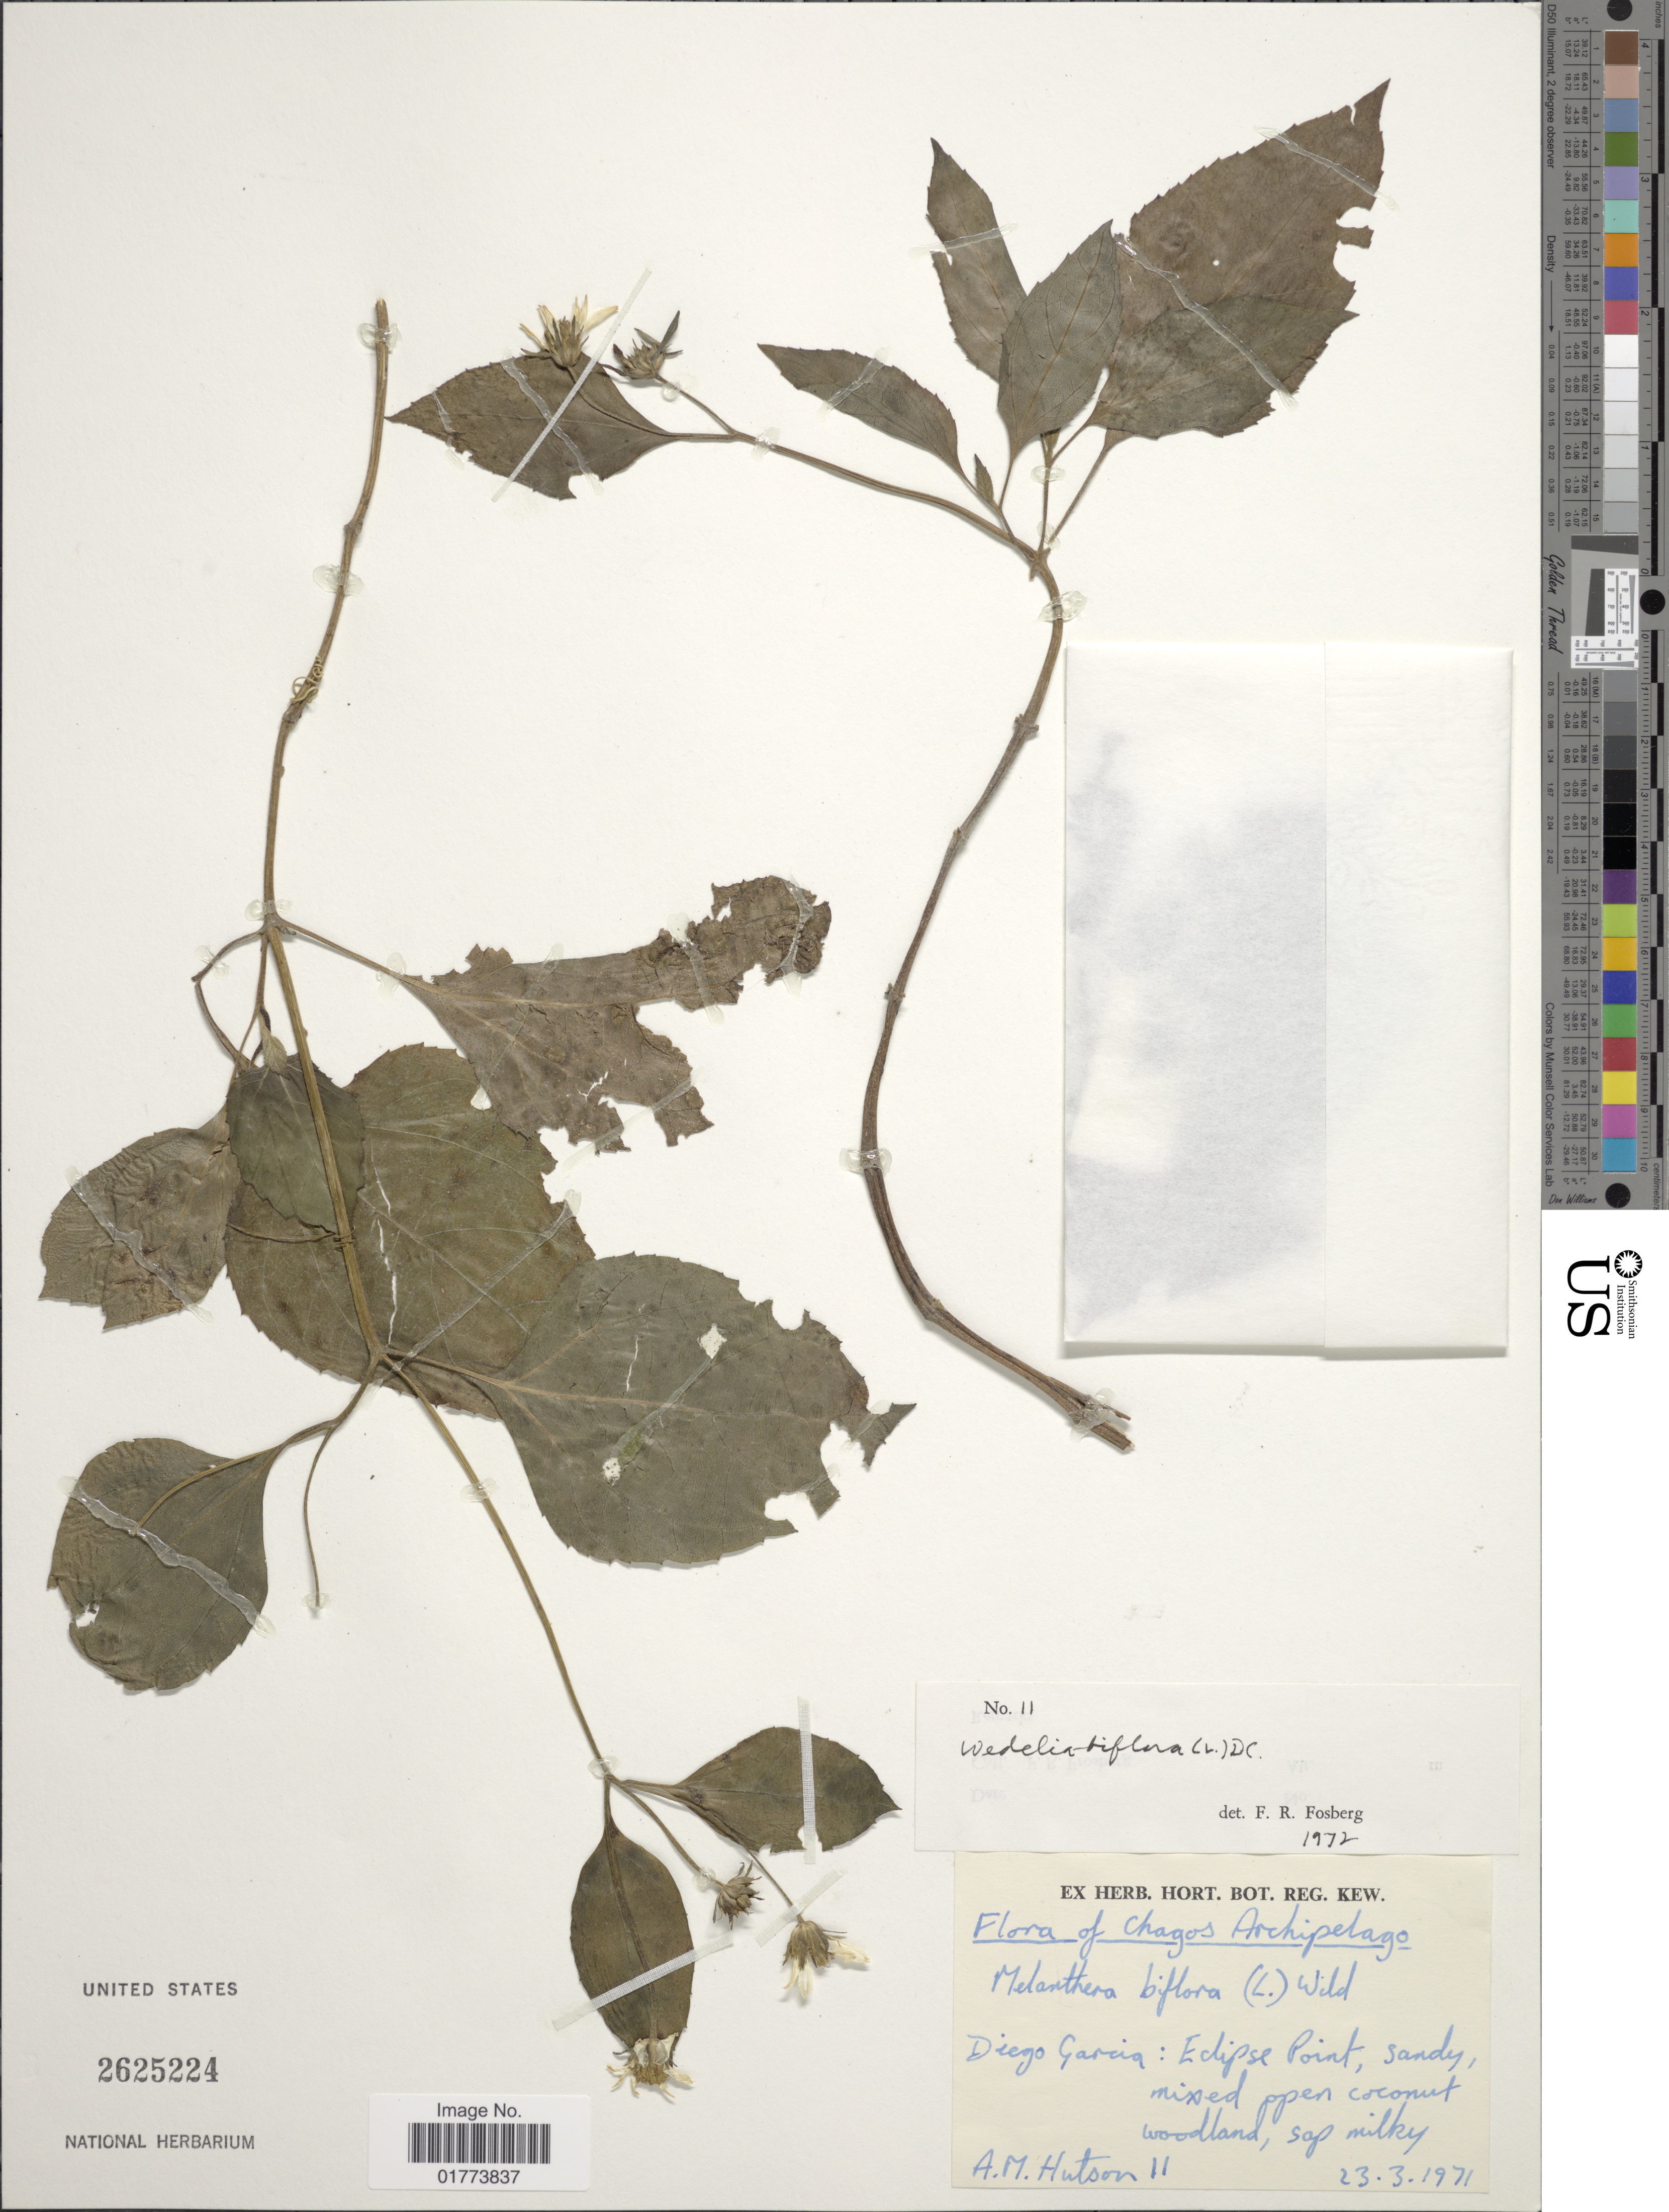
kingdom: Plantae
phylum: Tracheophyta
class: Magnoliopsida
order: Asterales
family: Asteraceae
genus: Wollastonia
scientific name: Wollastonia biflora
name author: (L.) DC.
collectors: A. Hutson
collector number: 11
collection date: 1971-03-23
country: British Indian Ocean Territory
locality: Diego Garcia: Eclipse Point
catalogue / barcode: US 2625224